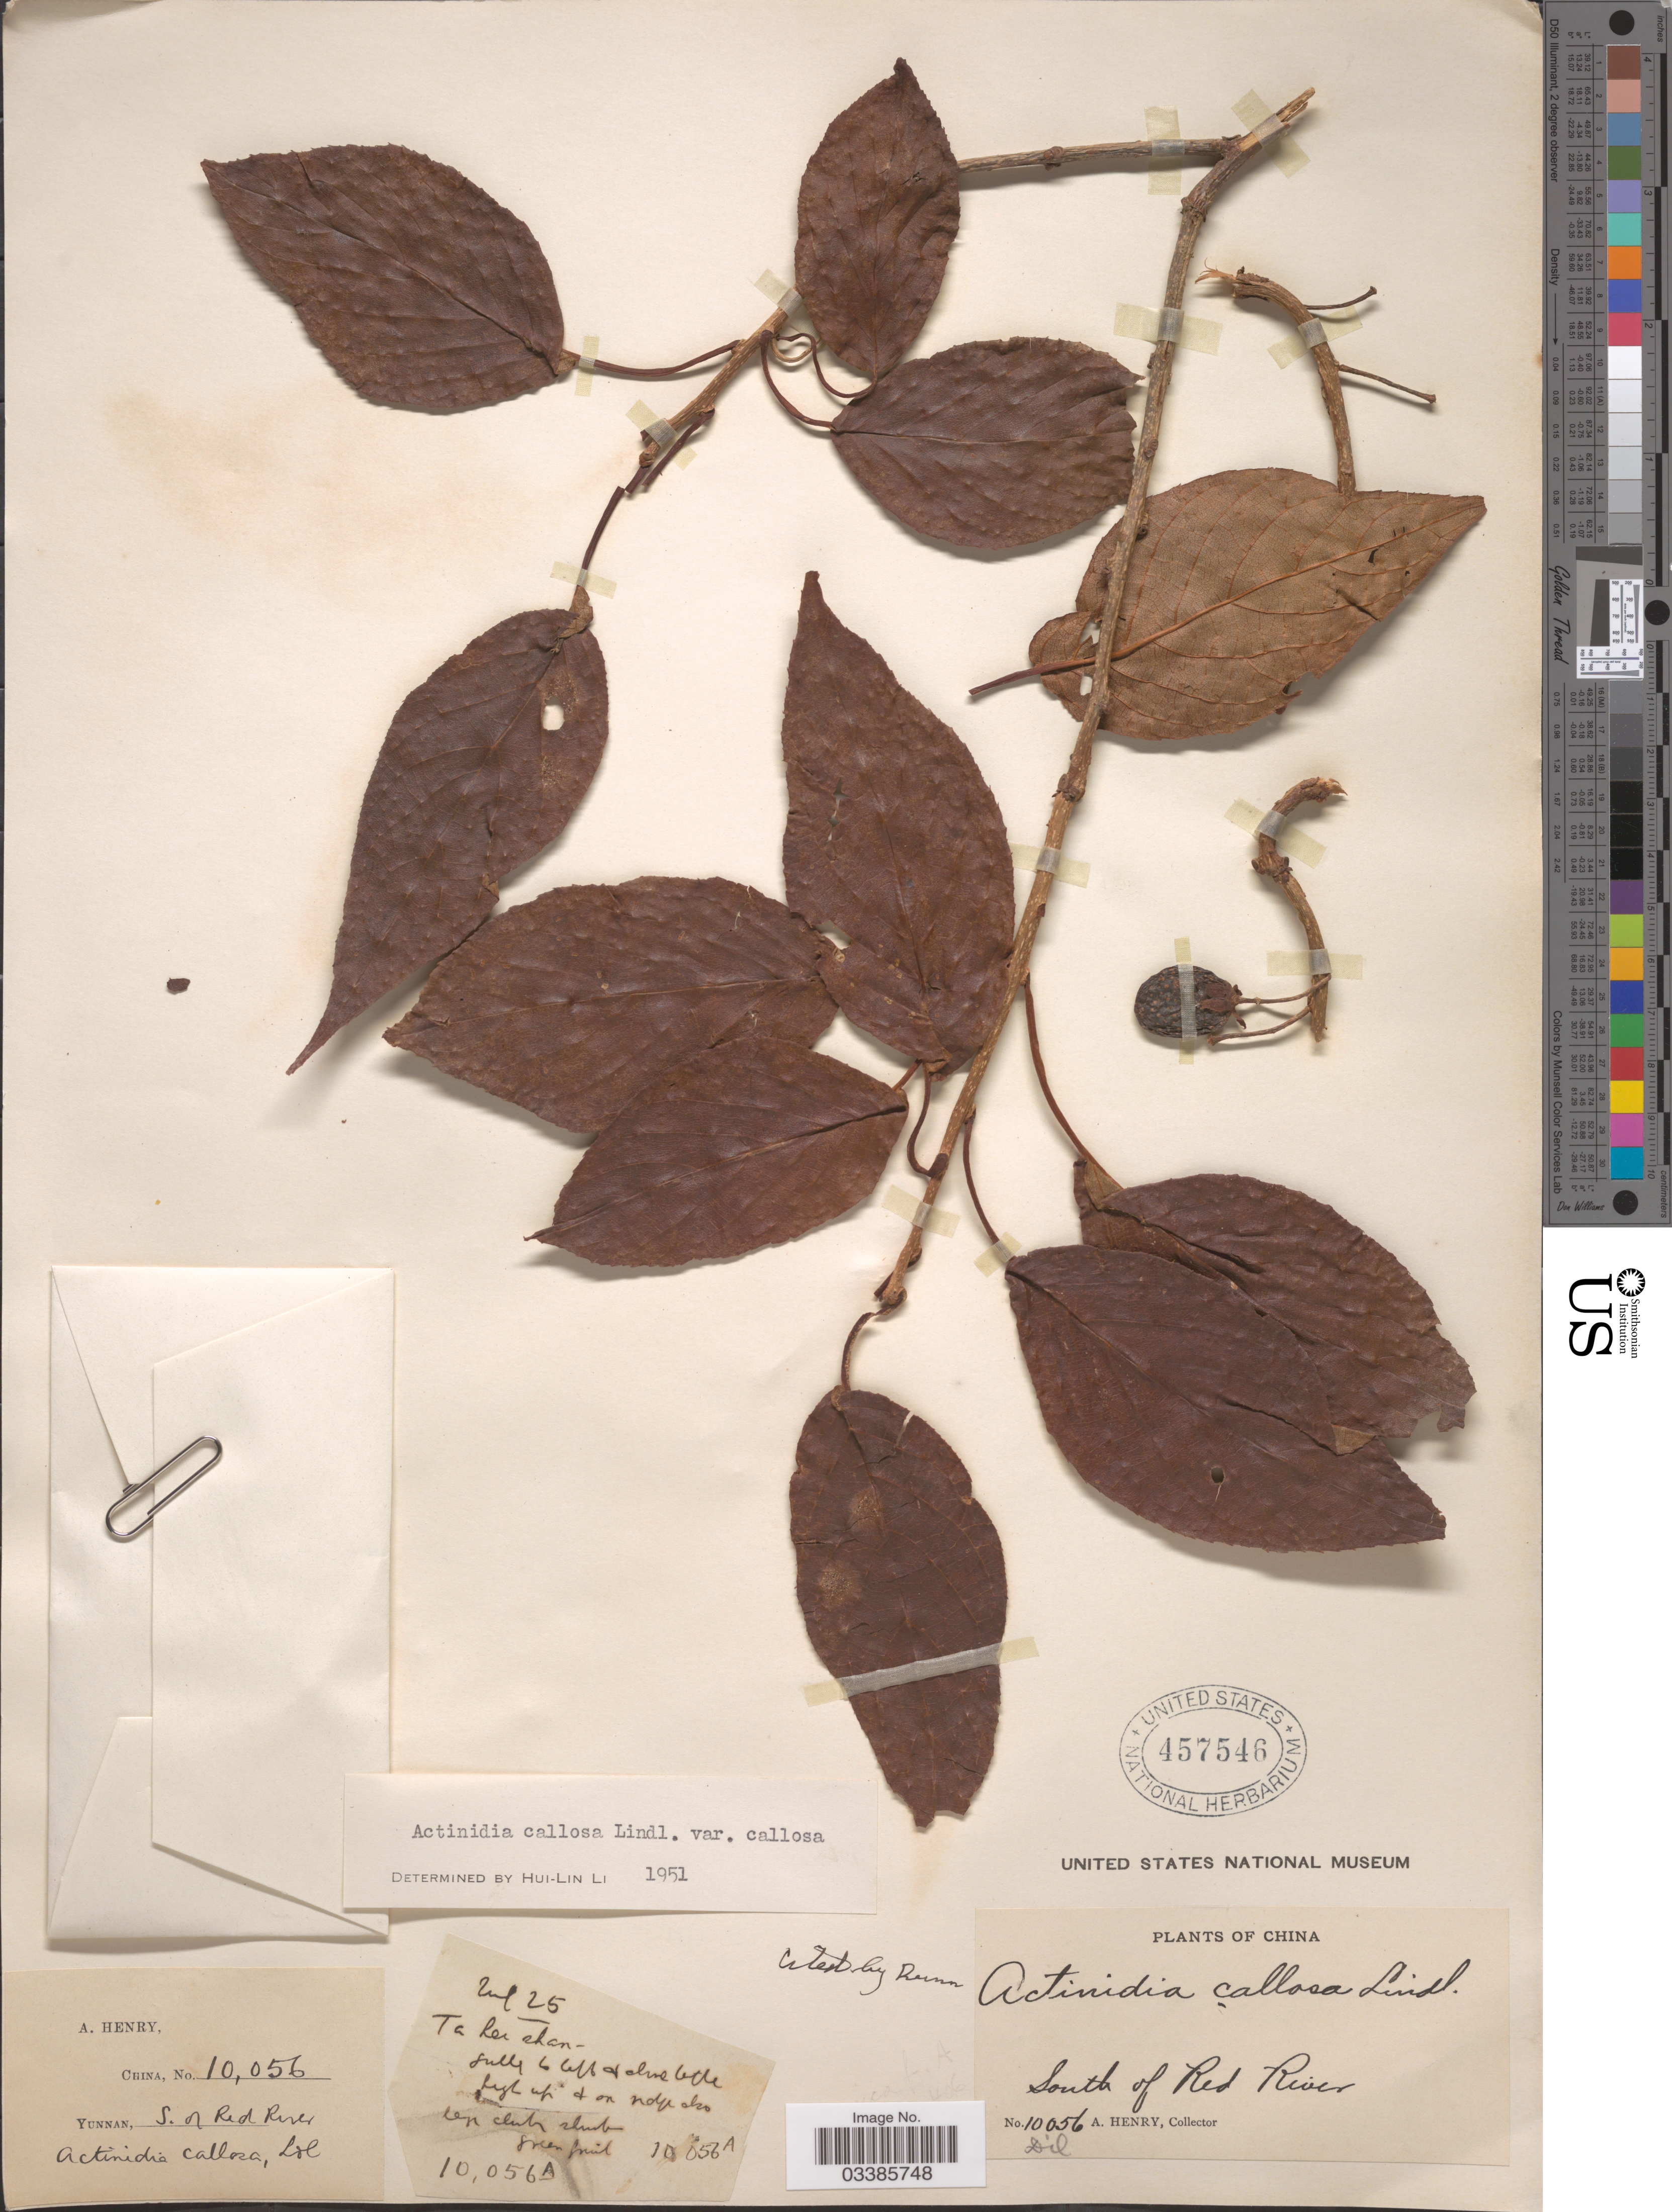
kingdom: Plantae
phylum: Tracheophyta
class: Magnoliopsida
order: Ericales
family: Actinidiaceae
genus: Actinidia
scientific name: Actinidia callosa var. callosa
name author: Lindl.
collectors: A. Henry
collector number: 10056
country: China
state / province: Yunnan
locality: South of Red River.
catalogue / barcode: US 457546